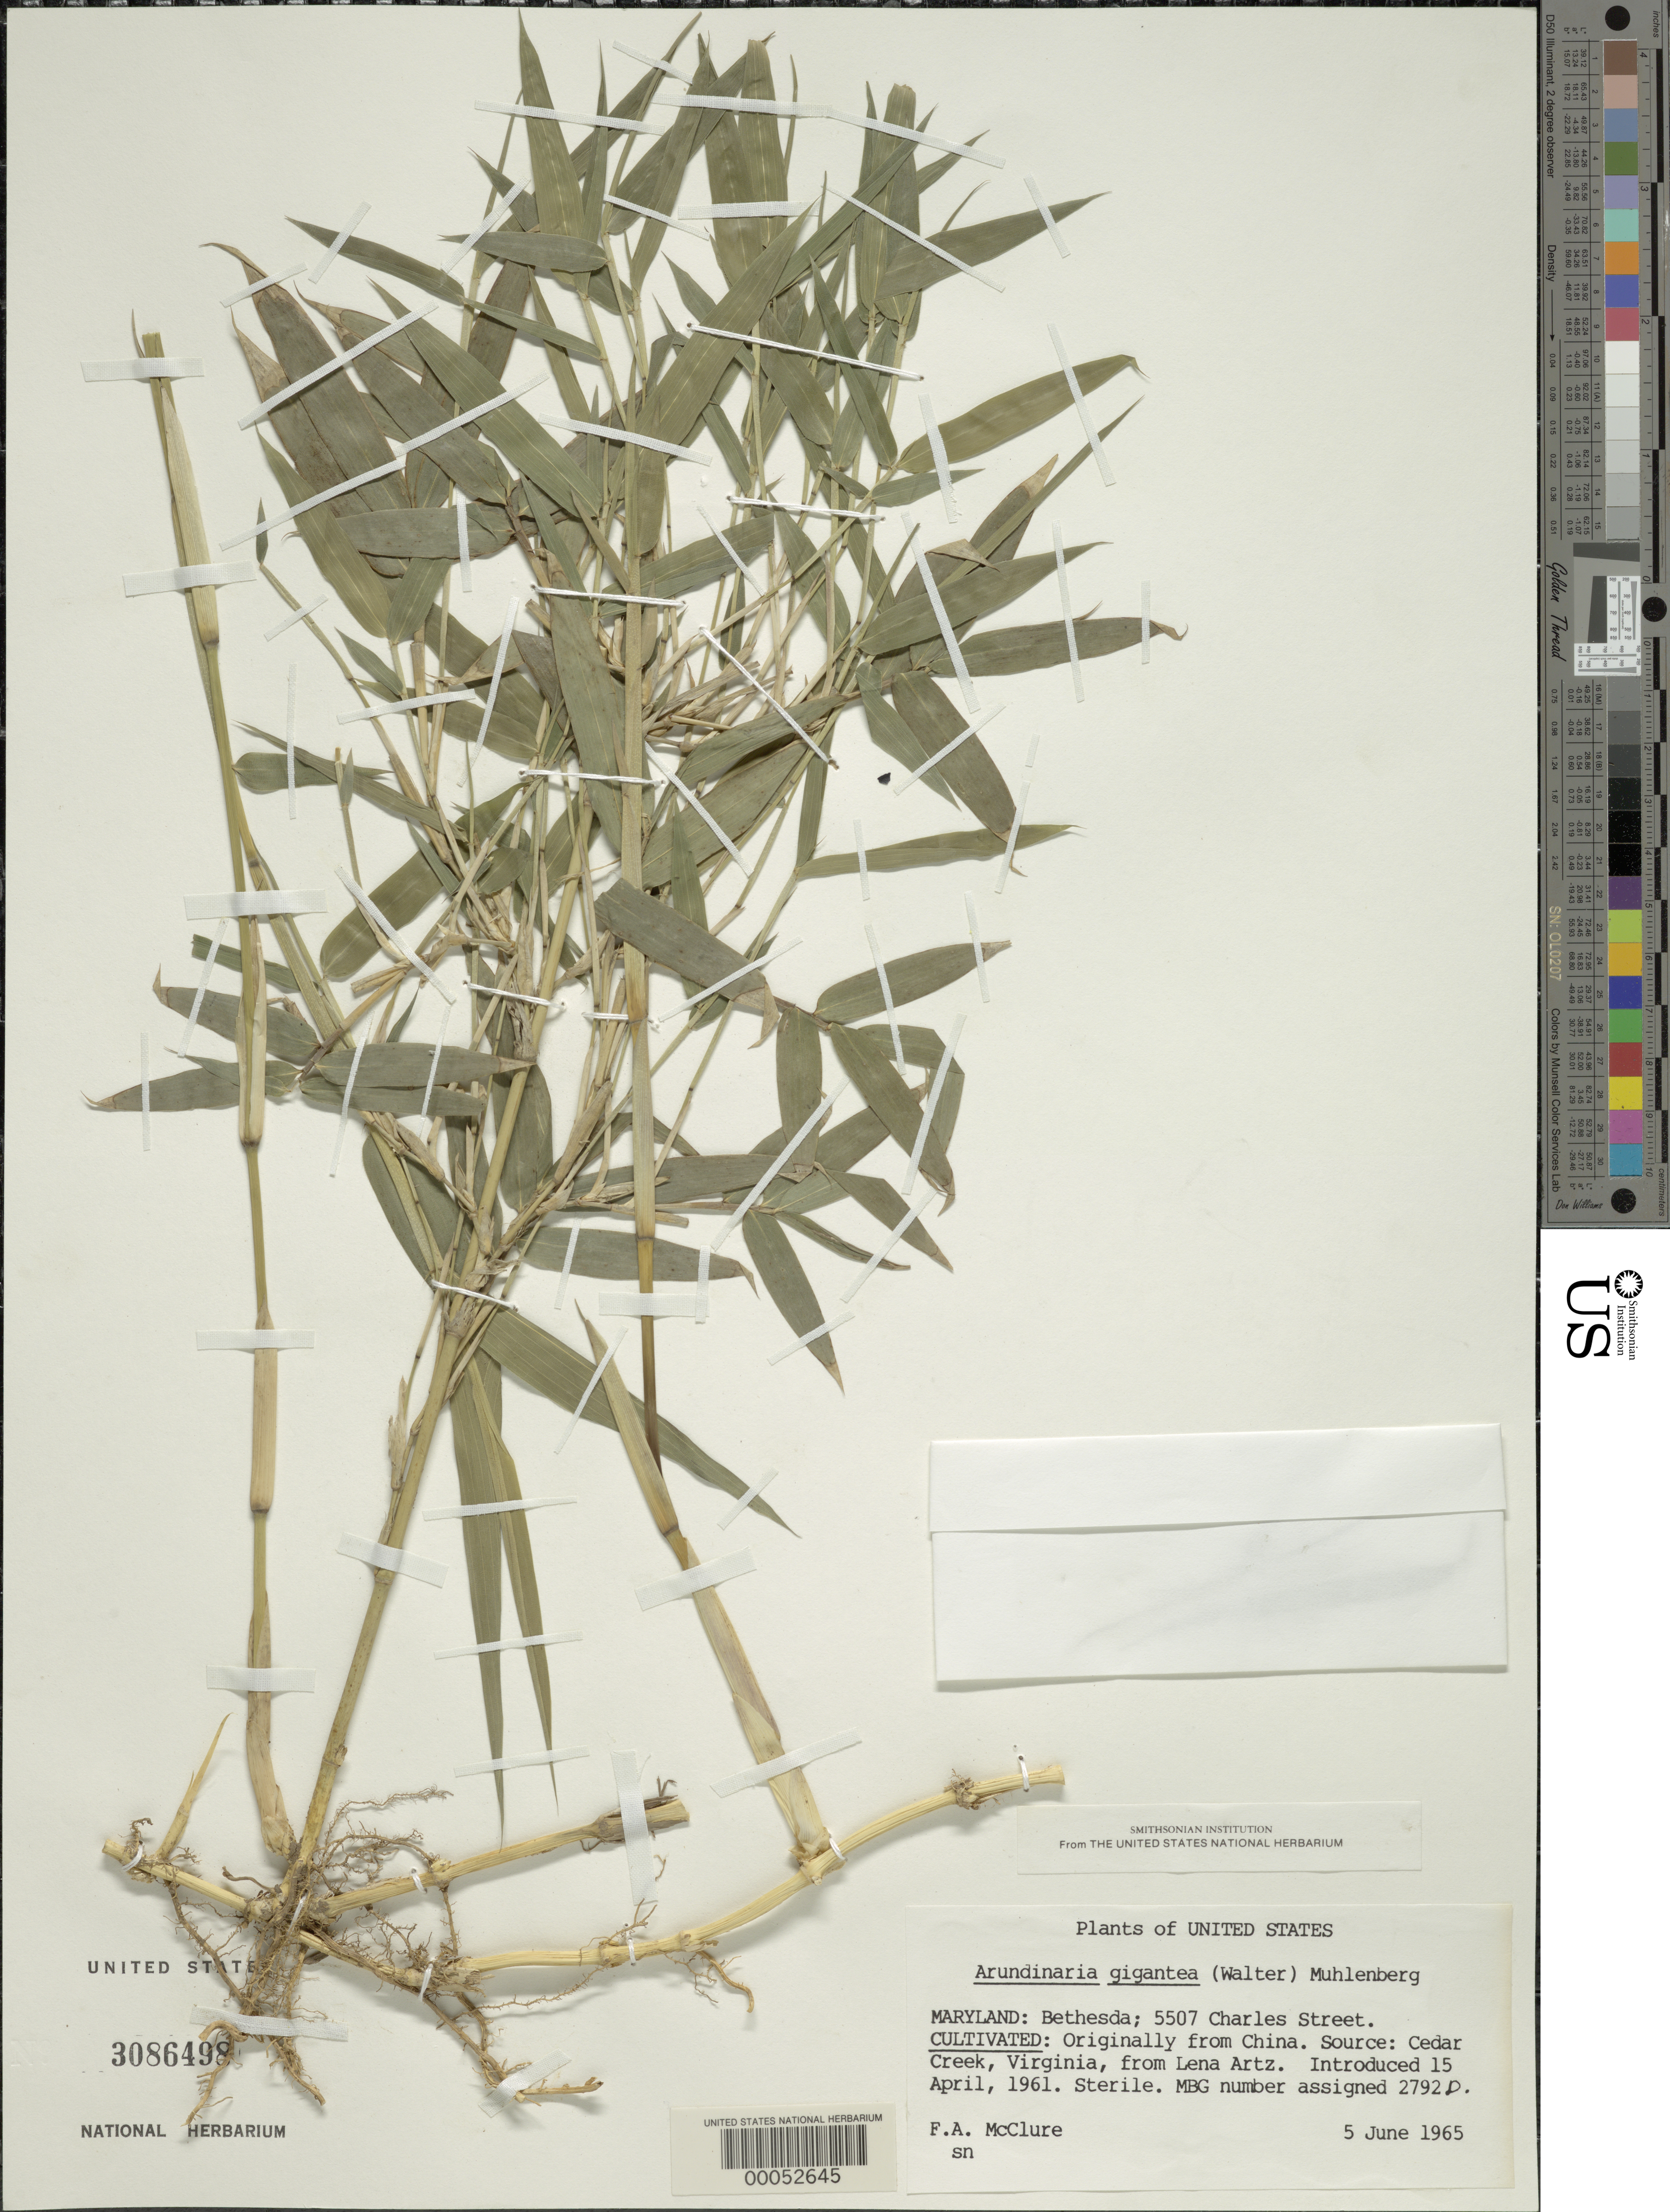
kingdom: Plantae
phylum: Tracheophyta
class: Liliopsida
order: Poales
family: Poaceae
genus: Arundinaria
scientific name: Arundinaria gigantea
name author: (Walter) Muhl.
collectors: F. A. McClure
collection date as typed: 05 Jun 1965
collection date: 1965-06-05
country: United States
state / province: Maryland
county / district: Montgomery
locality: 5507 Charles Street, Bethesda (McClure's garden)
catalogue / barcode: US 3086498